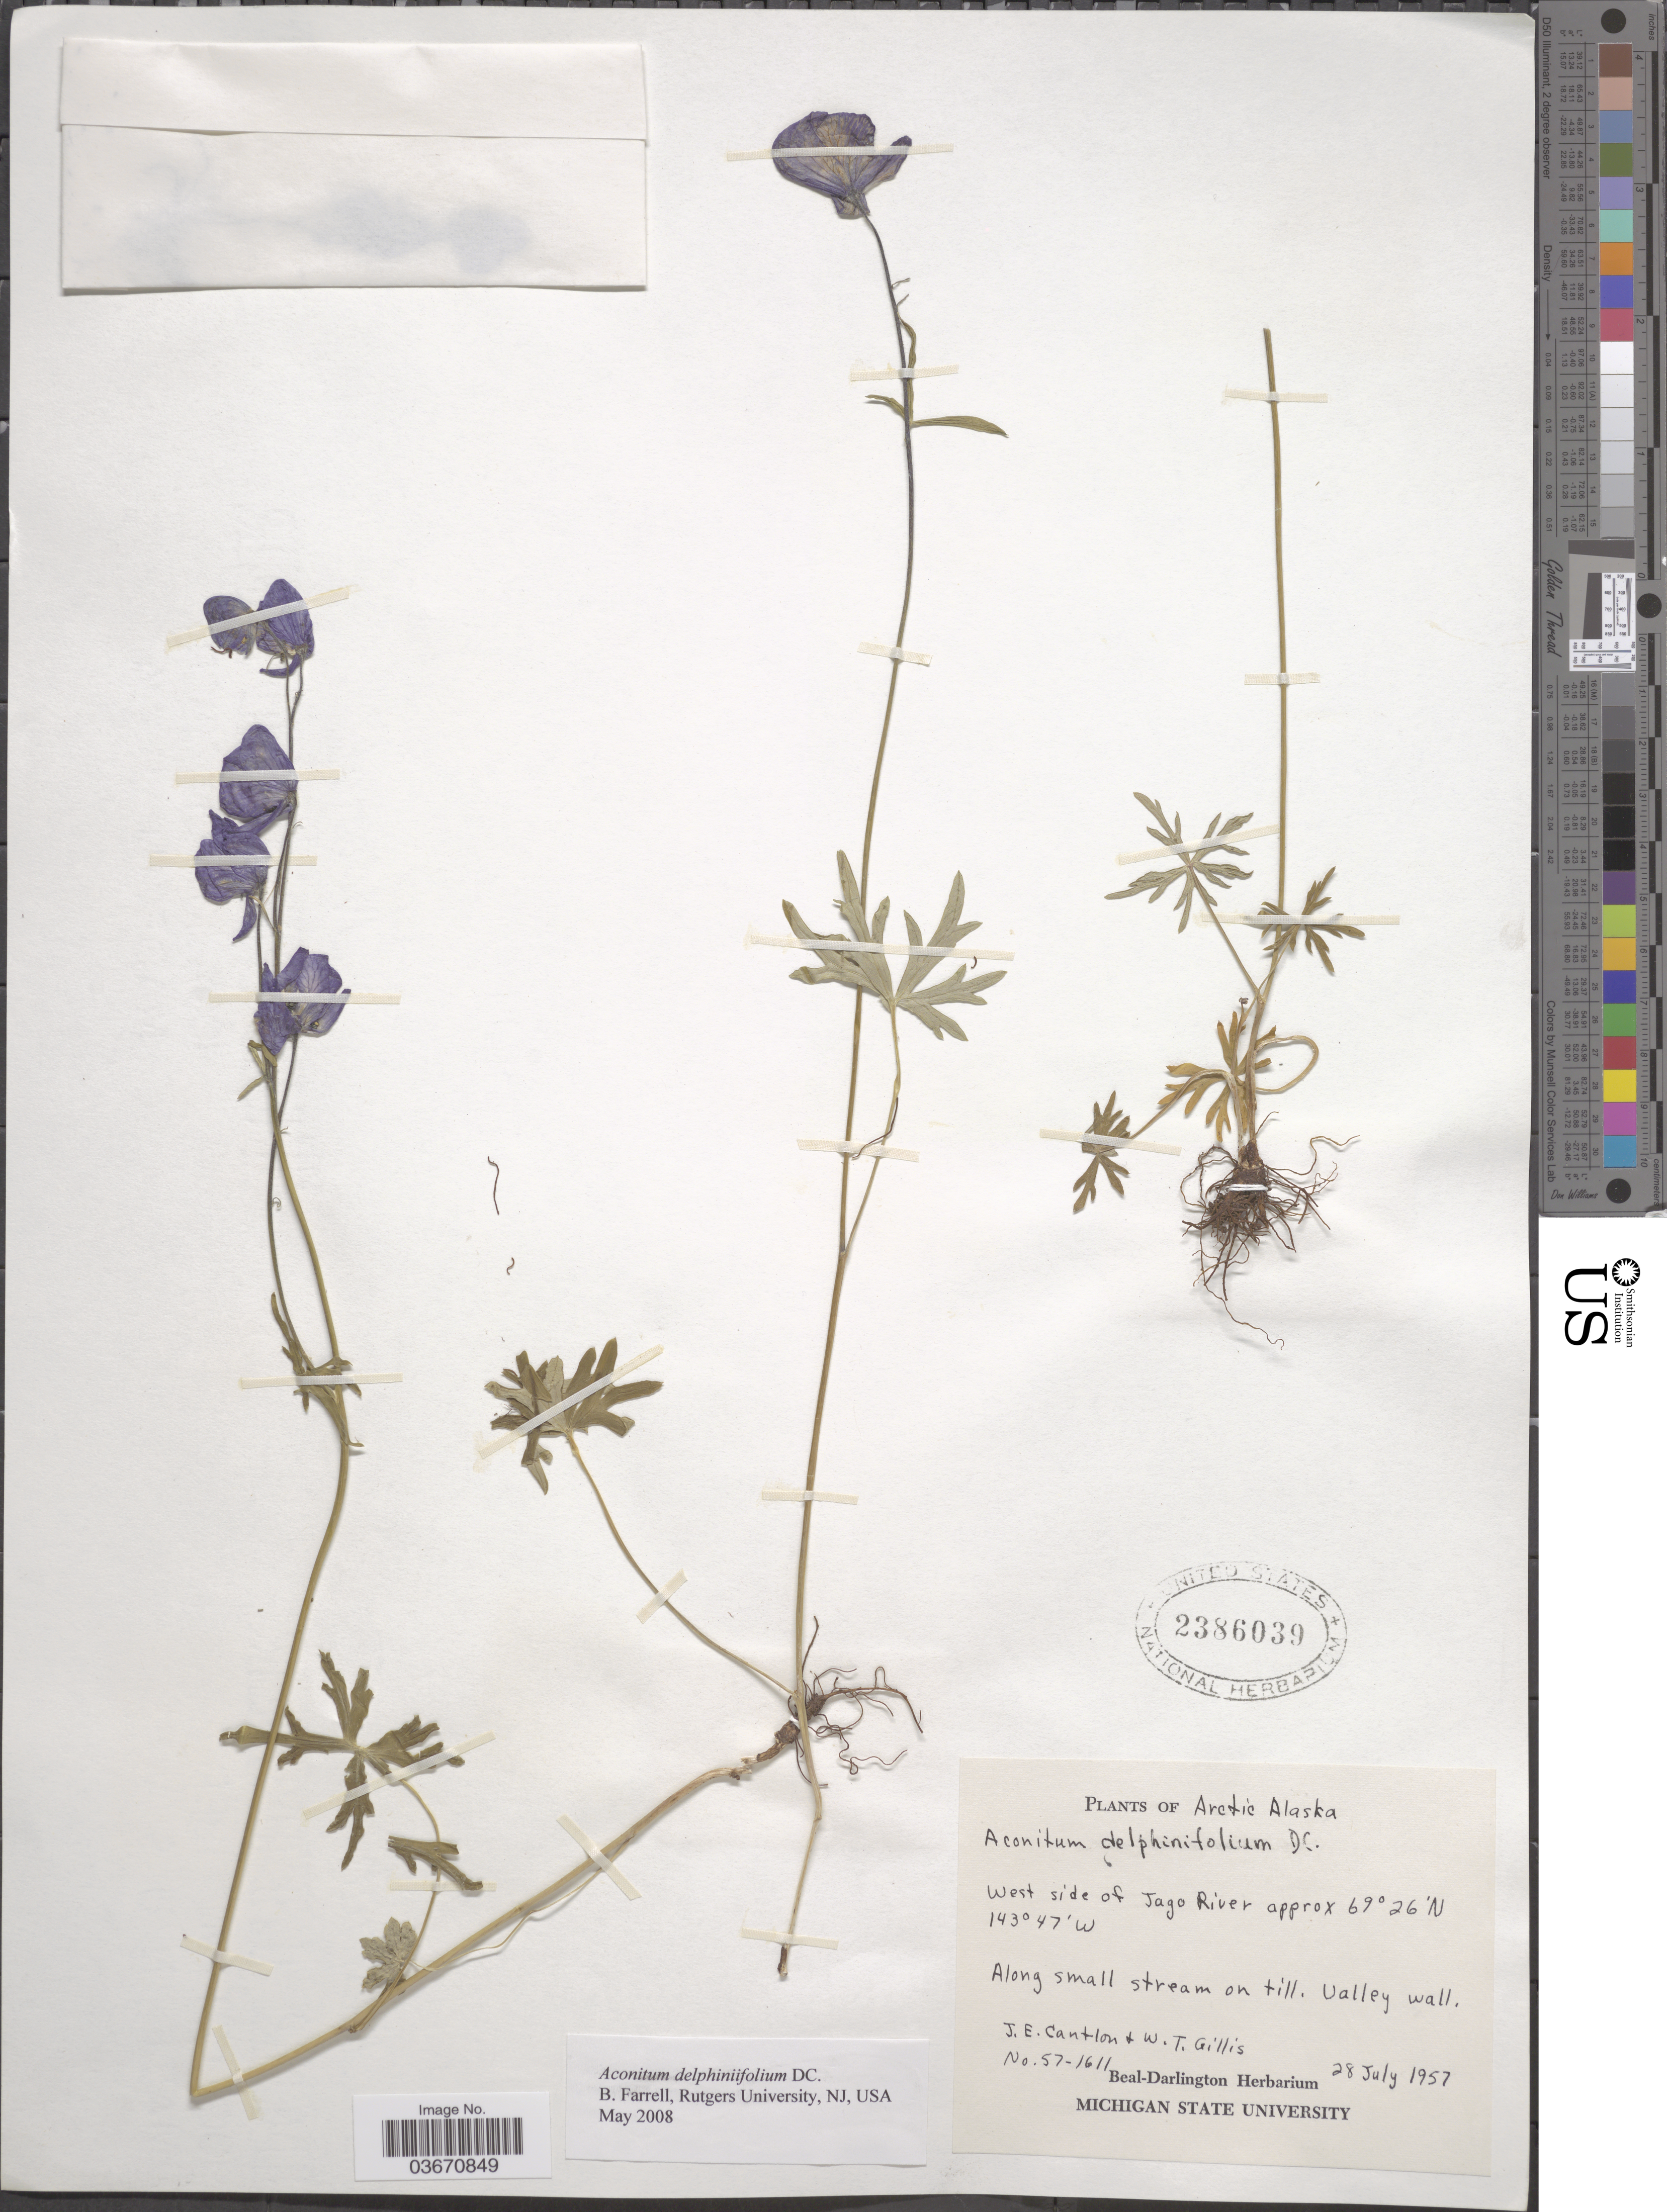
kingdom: Plantae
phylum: Tracheophyta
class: Magnoliopsida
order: Ranunculales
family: Ranunculaceae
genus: Aconitum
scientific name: Aconitum delphinifolium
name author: DC.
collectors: J. Cantlon & W. T. Gillis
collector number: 57-1611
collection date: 1957-07-28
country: United States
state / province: Alaska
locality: Arctic Alaska. West side of Jago River.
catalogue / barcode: US 2386039